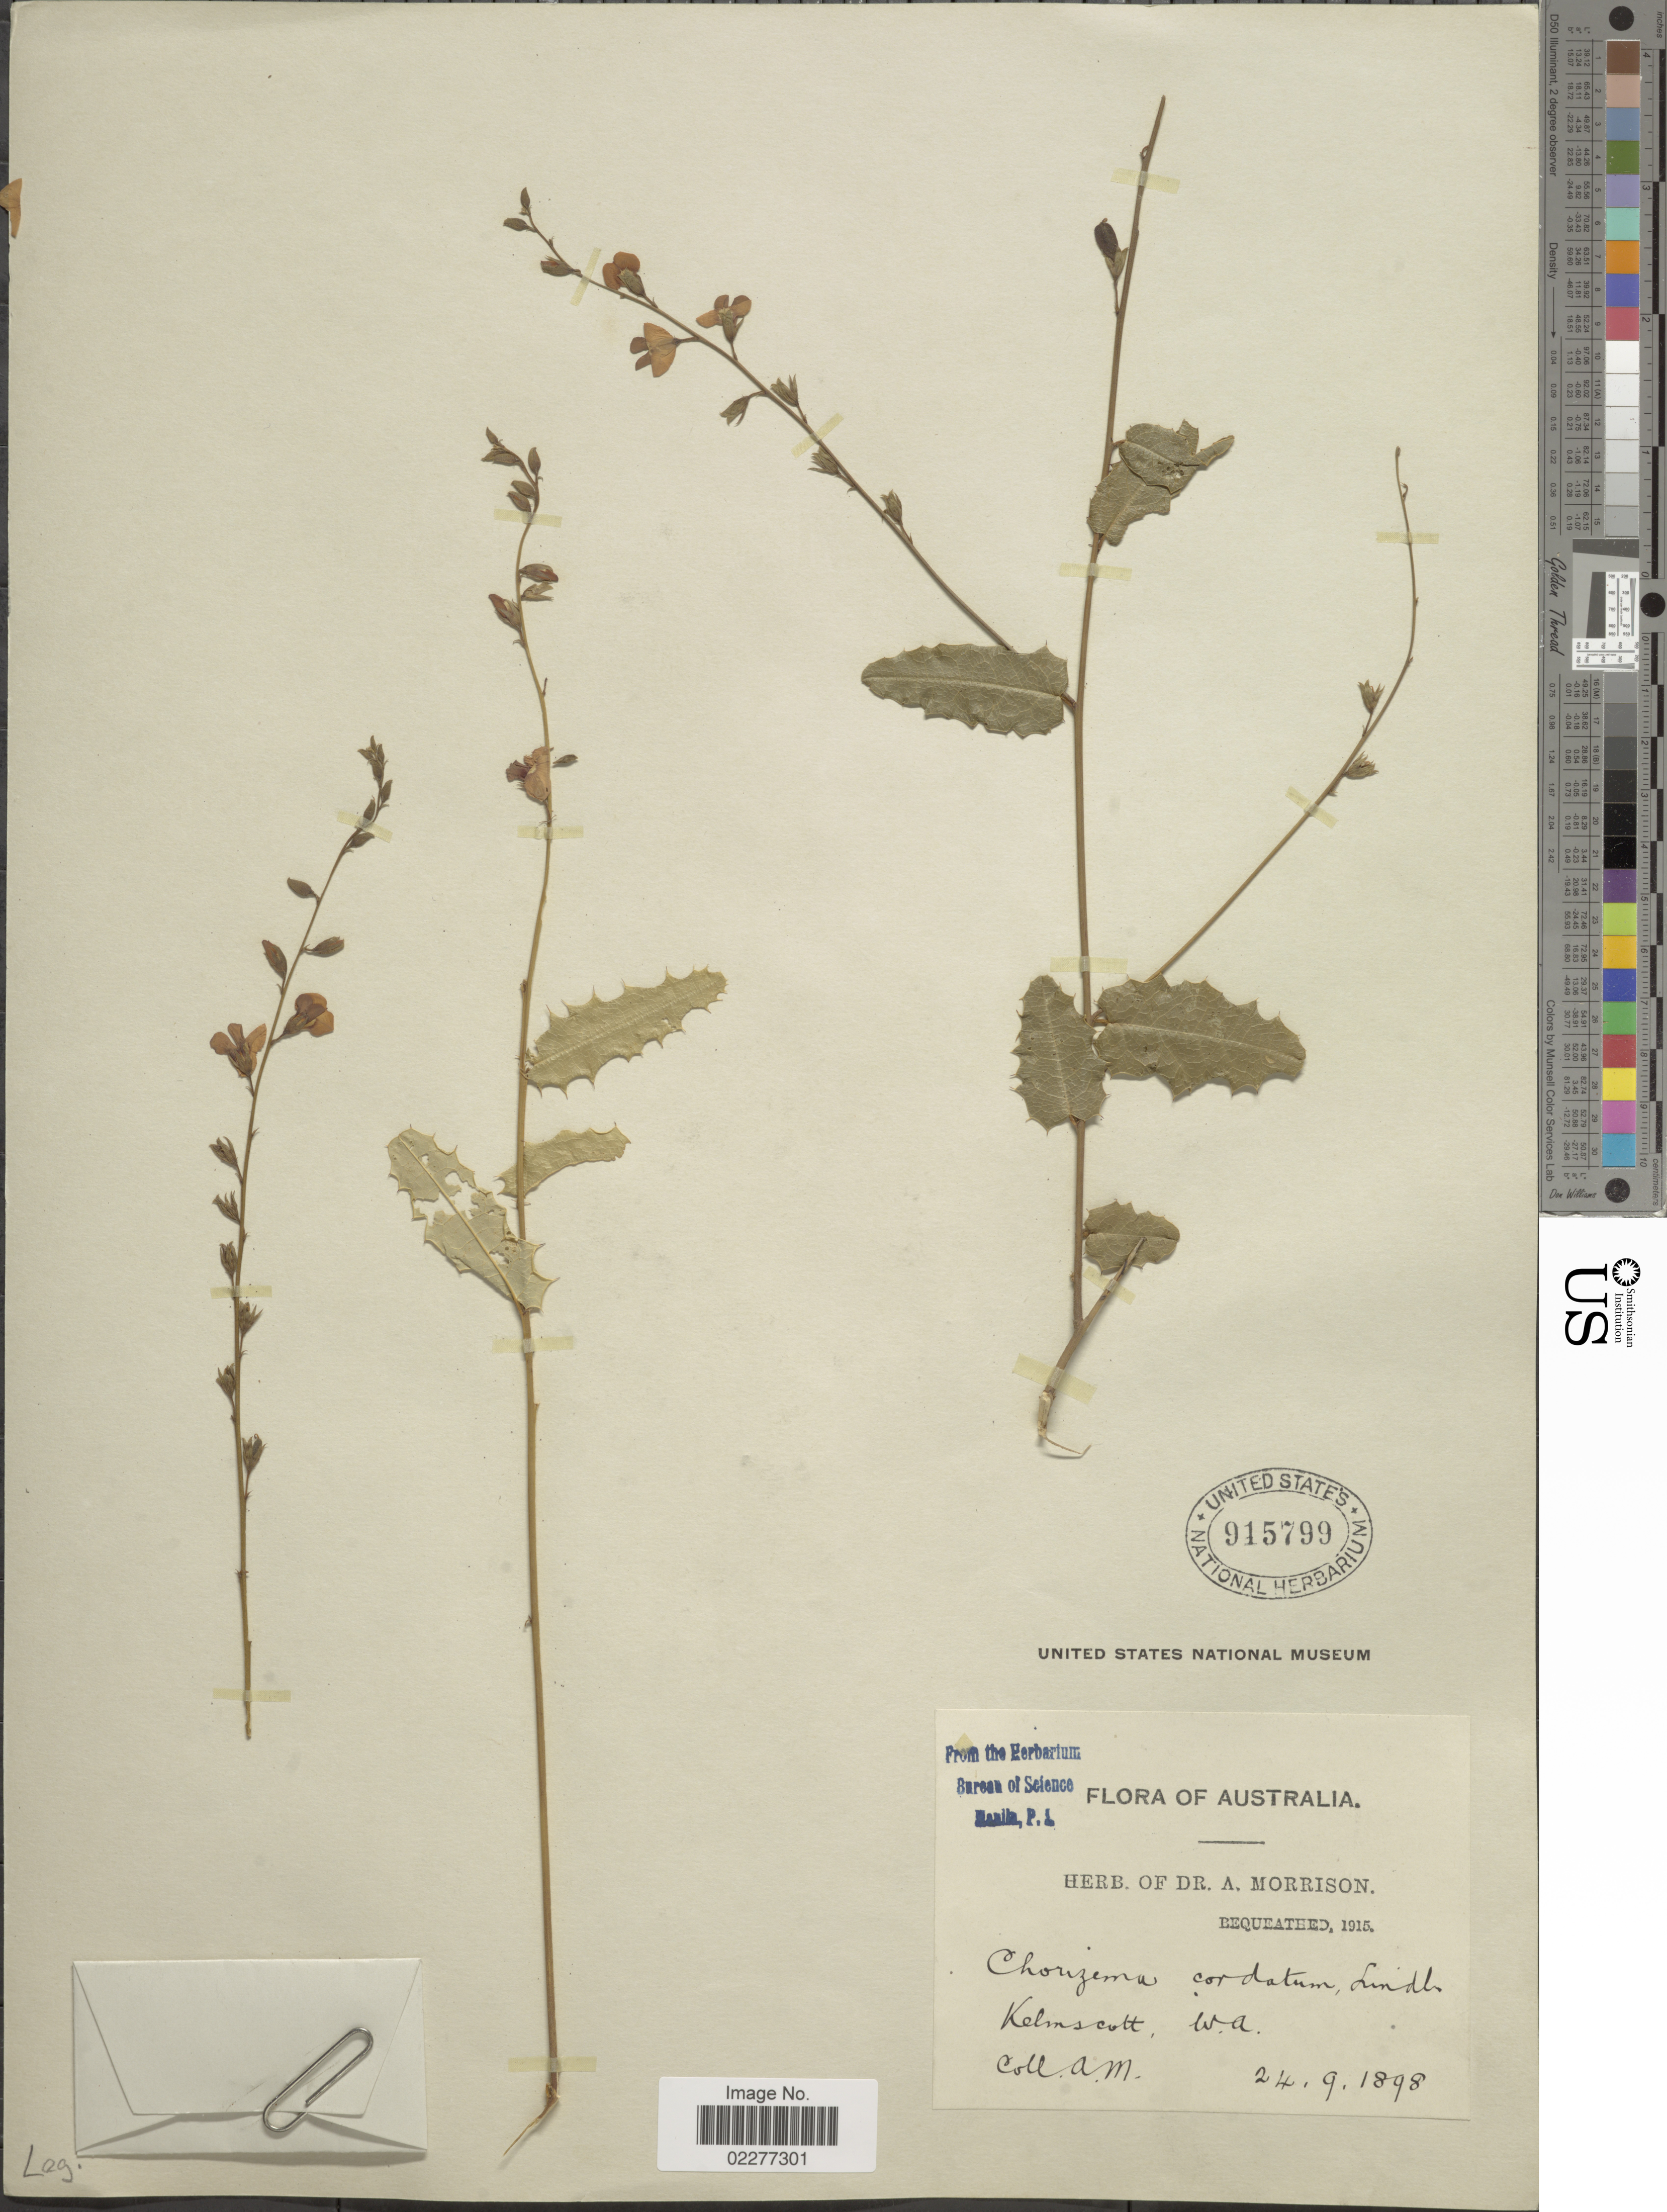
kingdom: Plantae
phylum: Tracheophyta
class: Magnoliopsida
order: Fabales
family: Fabaceae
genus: Chorizema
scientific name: Chorizema cordatum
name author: Lindl.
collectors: A. Morrison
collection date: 1898-09-24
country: Australia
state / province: Western Australia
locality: Kelsmscott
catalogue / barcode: US 915799